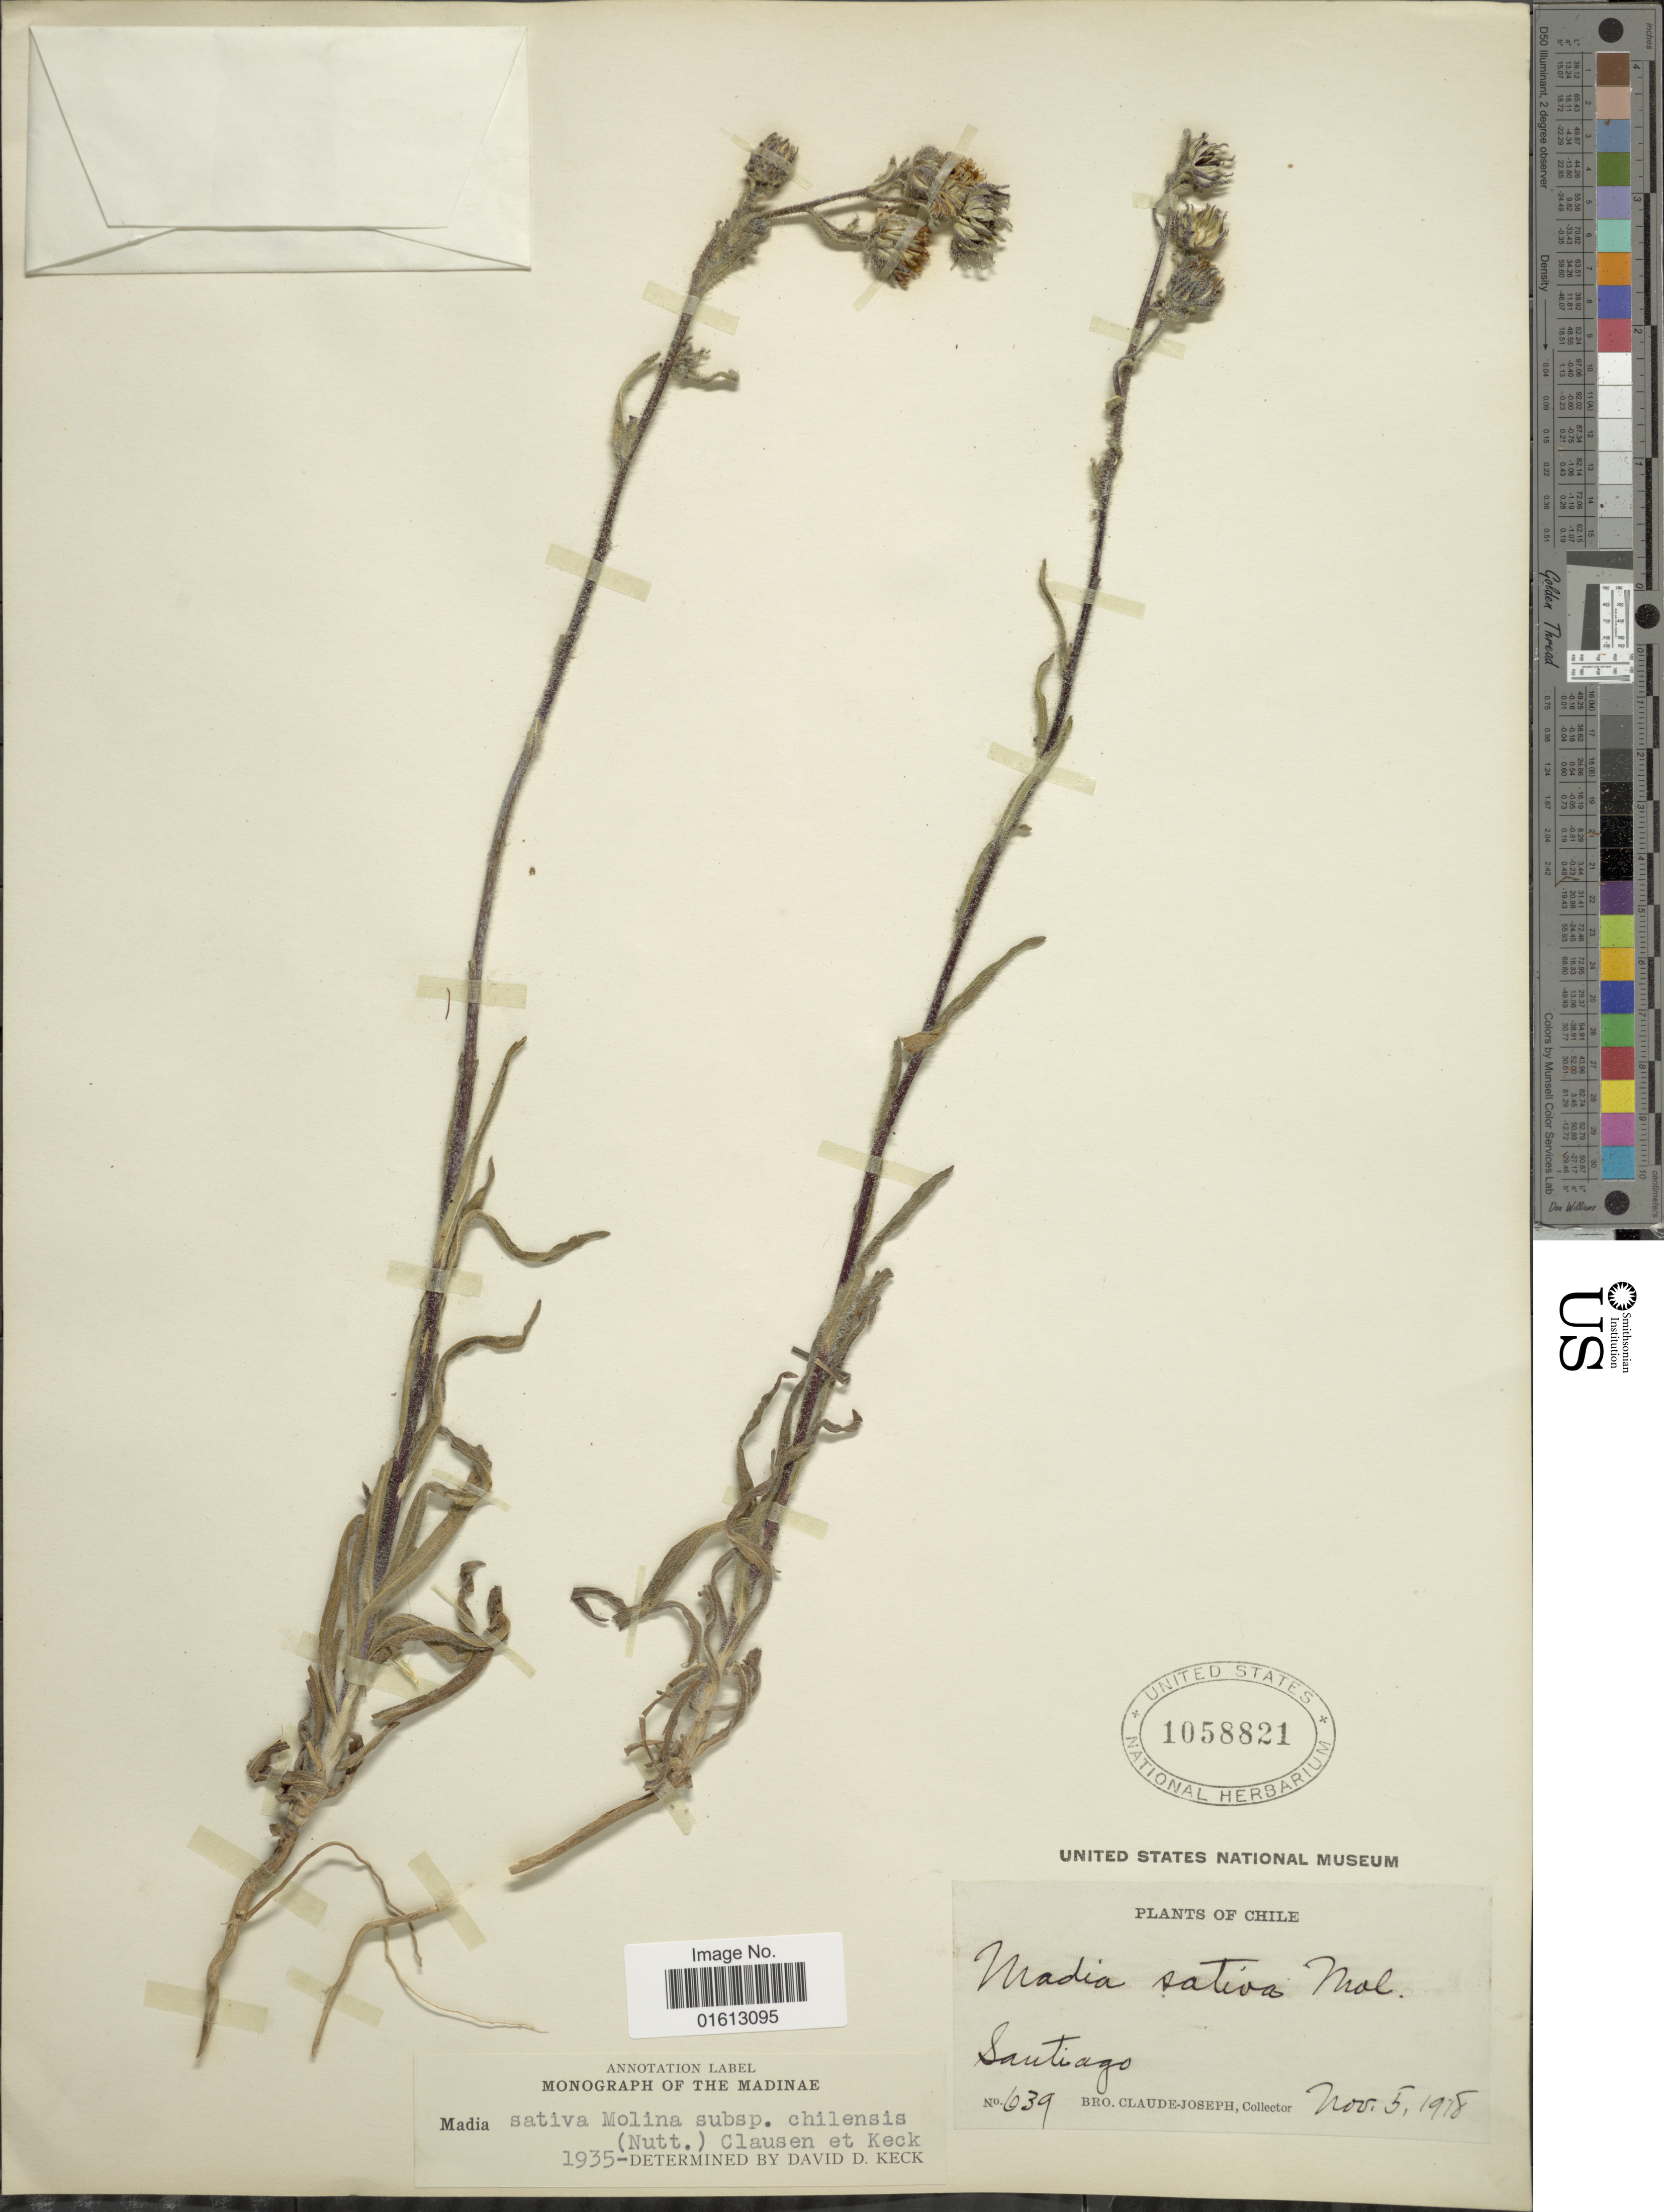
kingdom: Plantae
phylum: Tracheophyta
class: Magnoliopsida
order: Asterales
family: Asteraceae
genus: Madia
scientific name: Madia chilensis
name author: (Nutt.) Reiche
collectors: Bro. Claude-Joseph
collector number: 639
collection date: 1918-11-05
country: Chile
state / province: Región Metropolitana (RM)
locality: Chile, Santiago.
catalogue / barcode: US 1058821